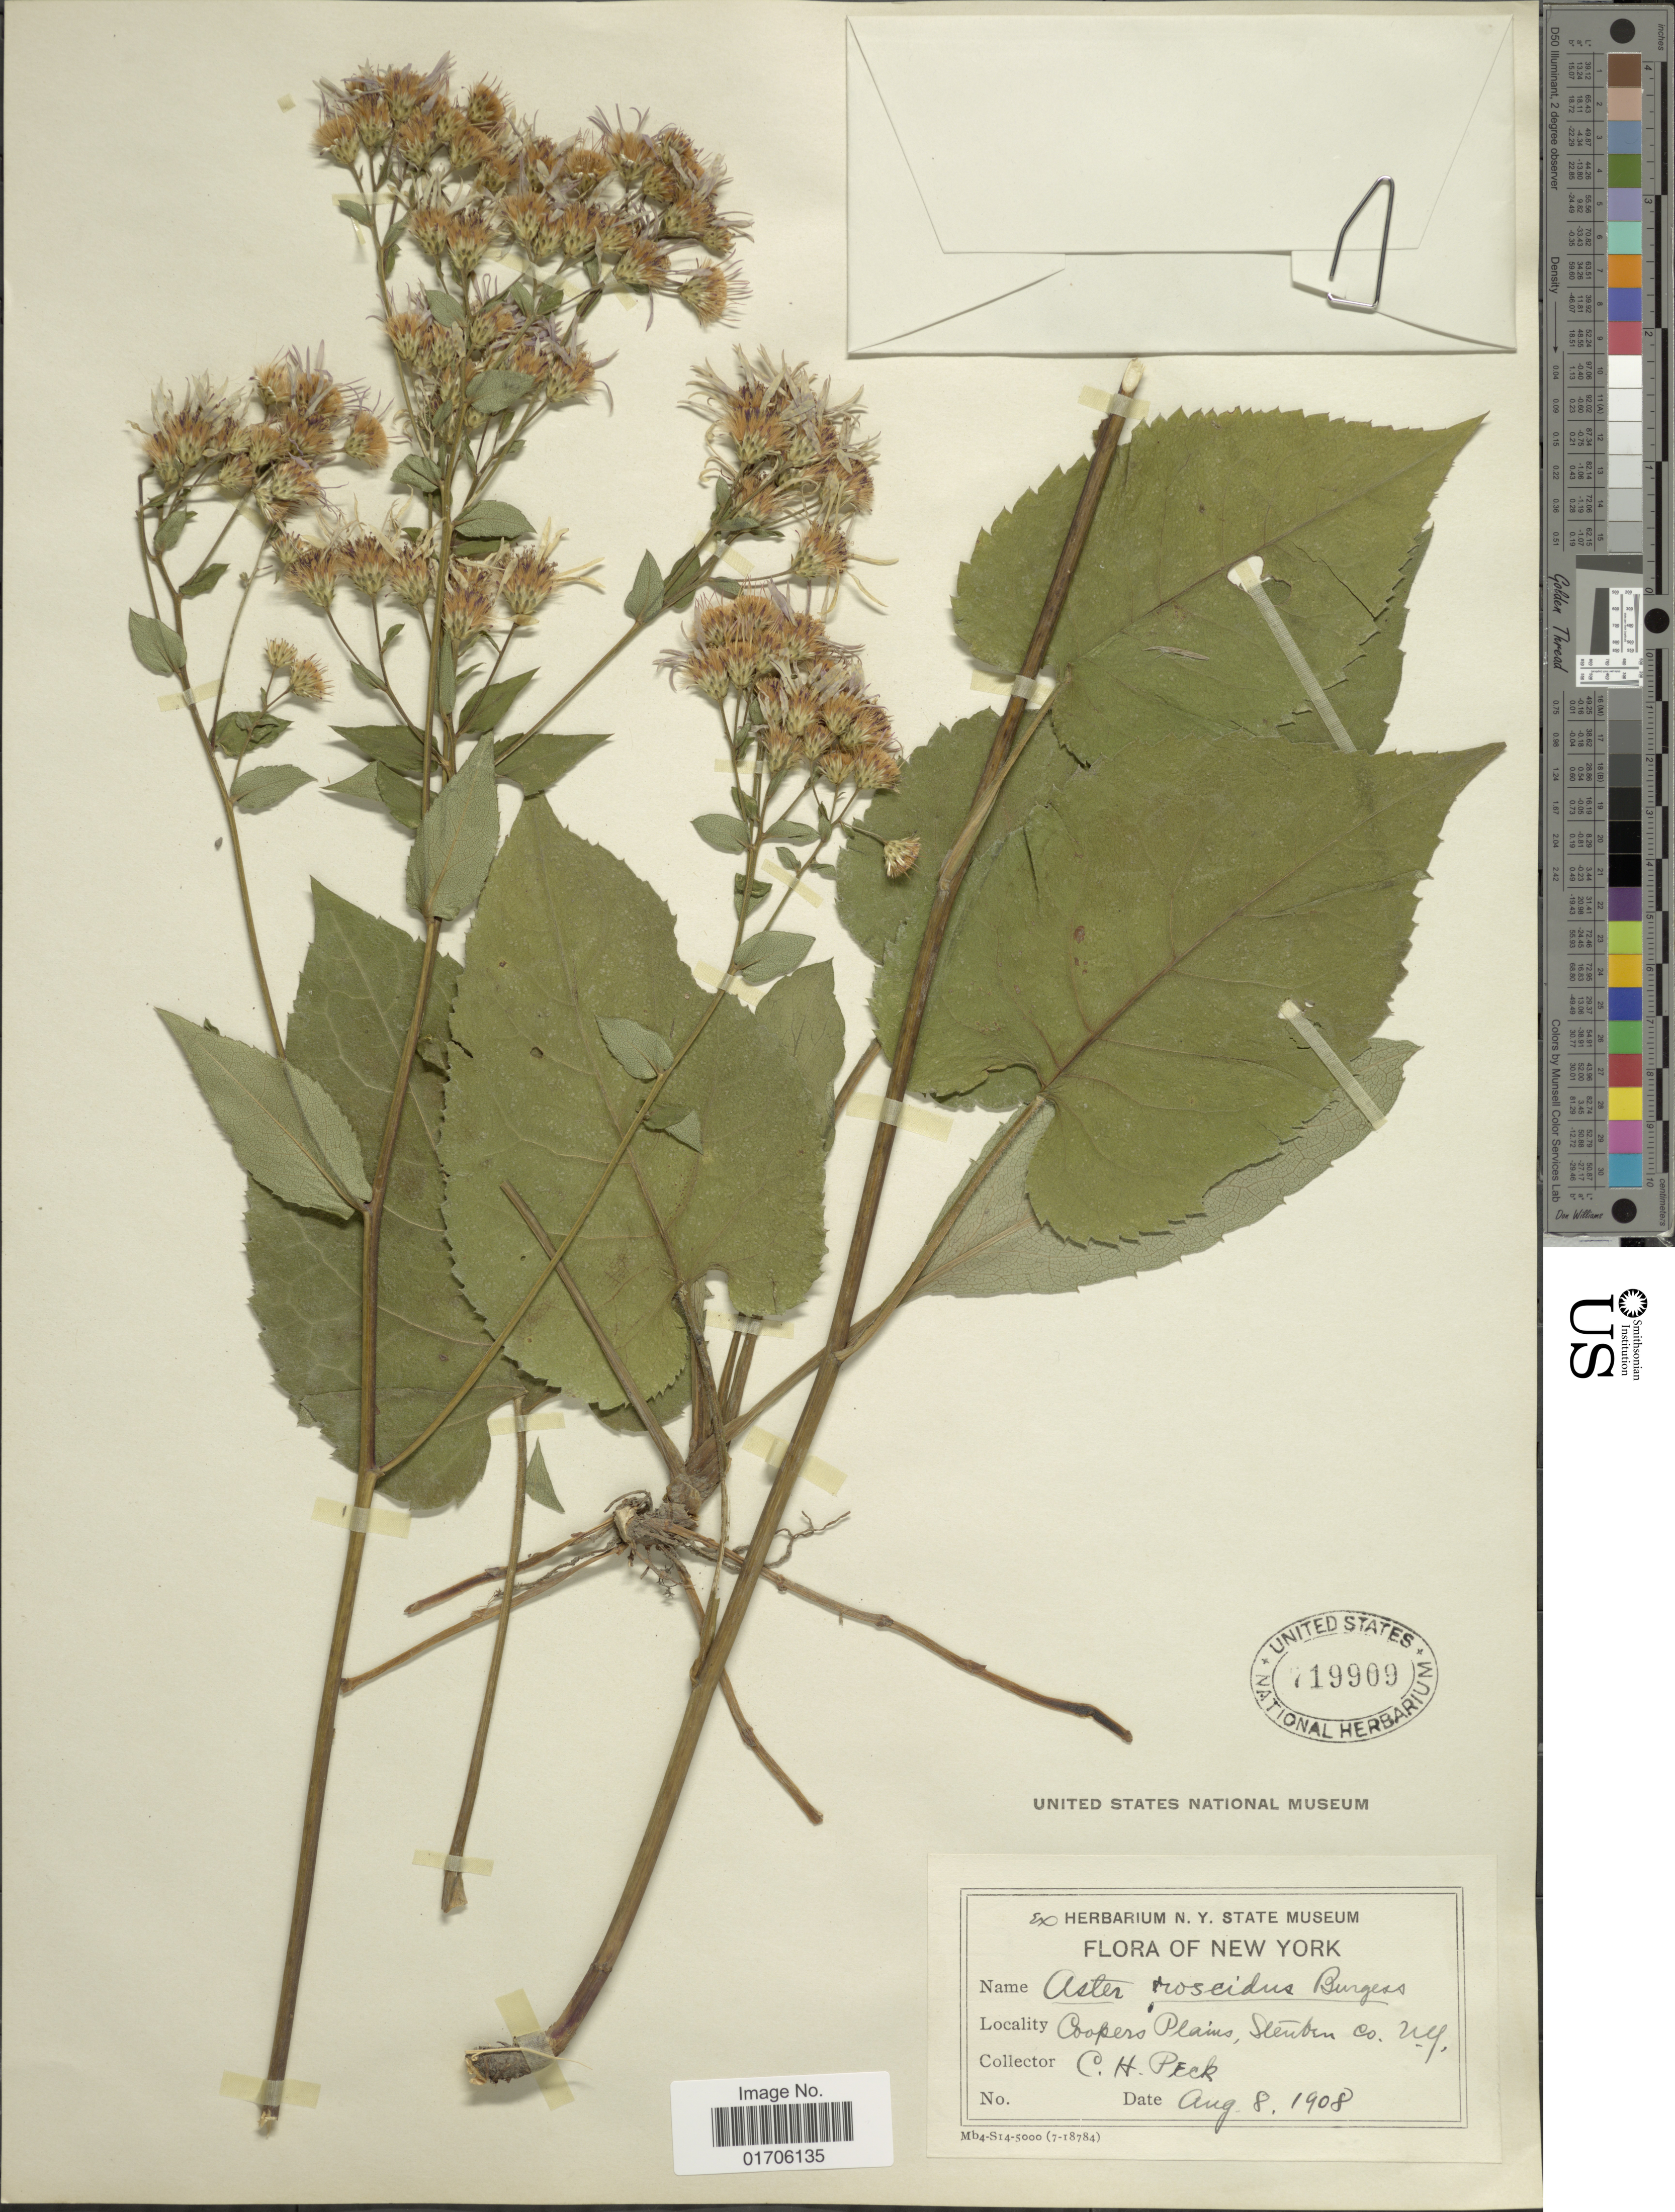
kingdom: Plantae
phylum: Tracheophyta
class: Magnoliopsida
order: Asterales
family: Asteraceae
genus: Aster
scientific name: Aster roscidus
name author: E.S. Burgess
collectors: C. H. Peck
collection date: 1908-08-08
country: United States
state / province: New York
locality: New York. Coopers Plains, Stenben Co. N.Y.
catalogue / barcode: US 719909